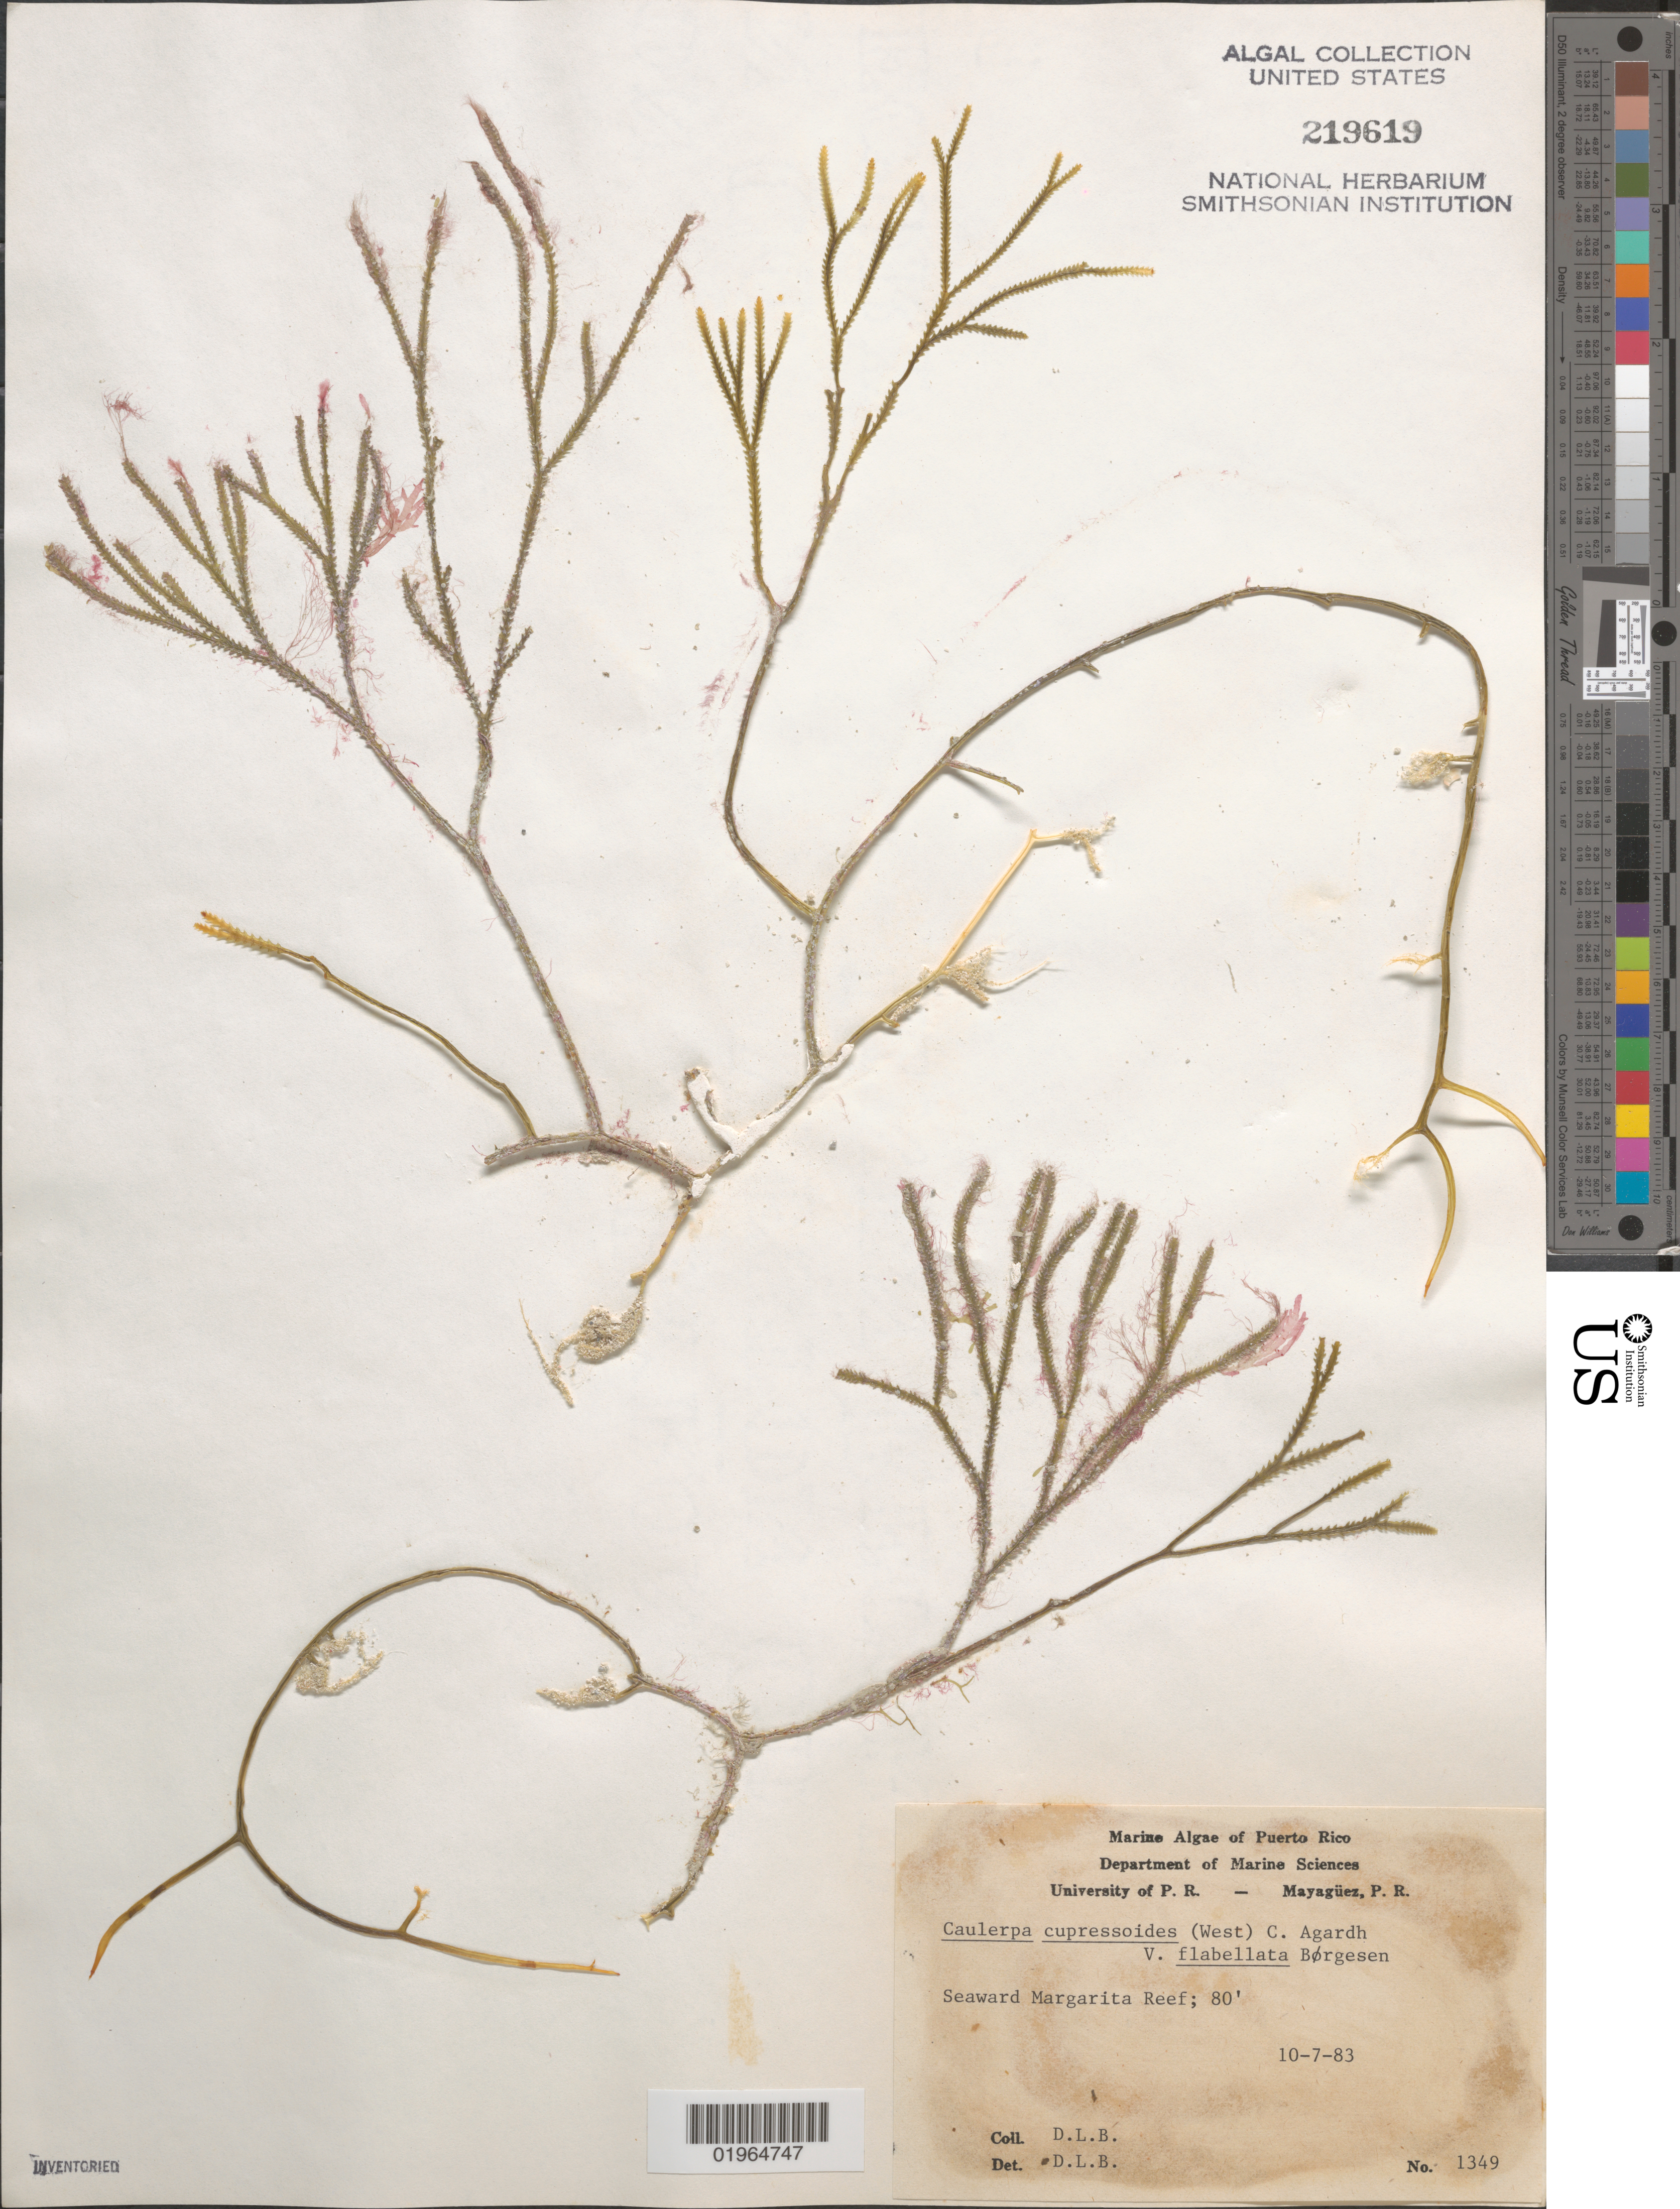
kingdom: Plantae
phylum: Chlorophyta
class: Ulvophyceae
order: Bryopsidales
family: Caulerpaceae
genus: Caulerpa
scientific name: Caulerpa cupressoides var. flabellata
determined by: Ballantine, D. L.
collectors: D.L. Ballantine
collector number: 1349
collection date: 1983-10-07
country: Puerto Rico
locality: Seaward Margarita Reef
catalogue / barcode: US 219619